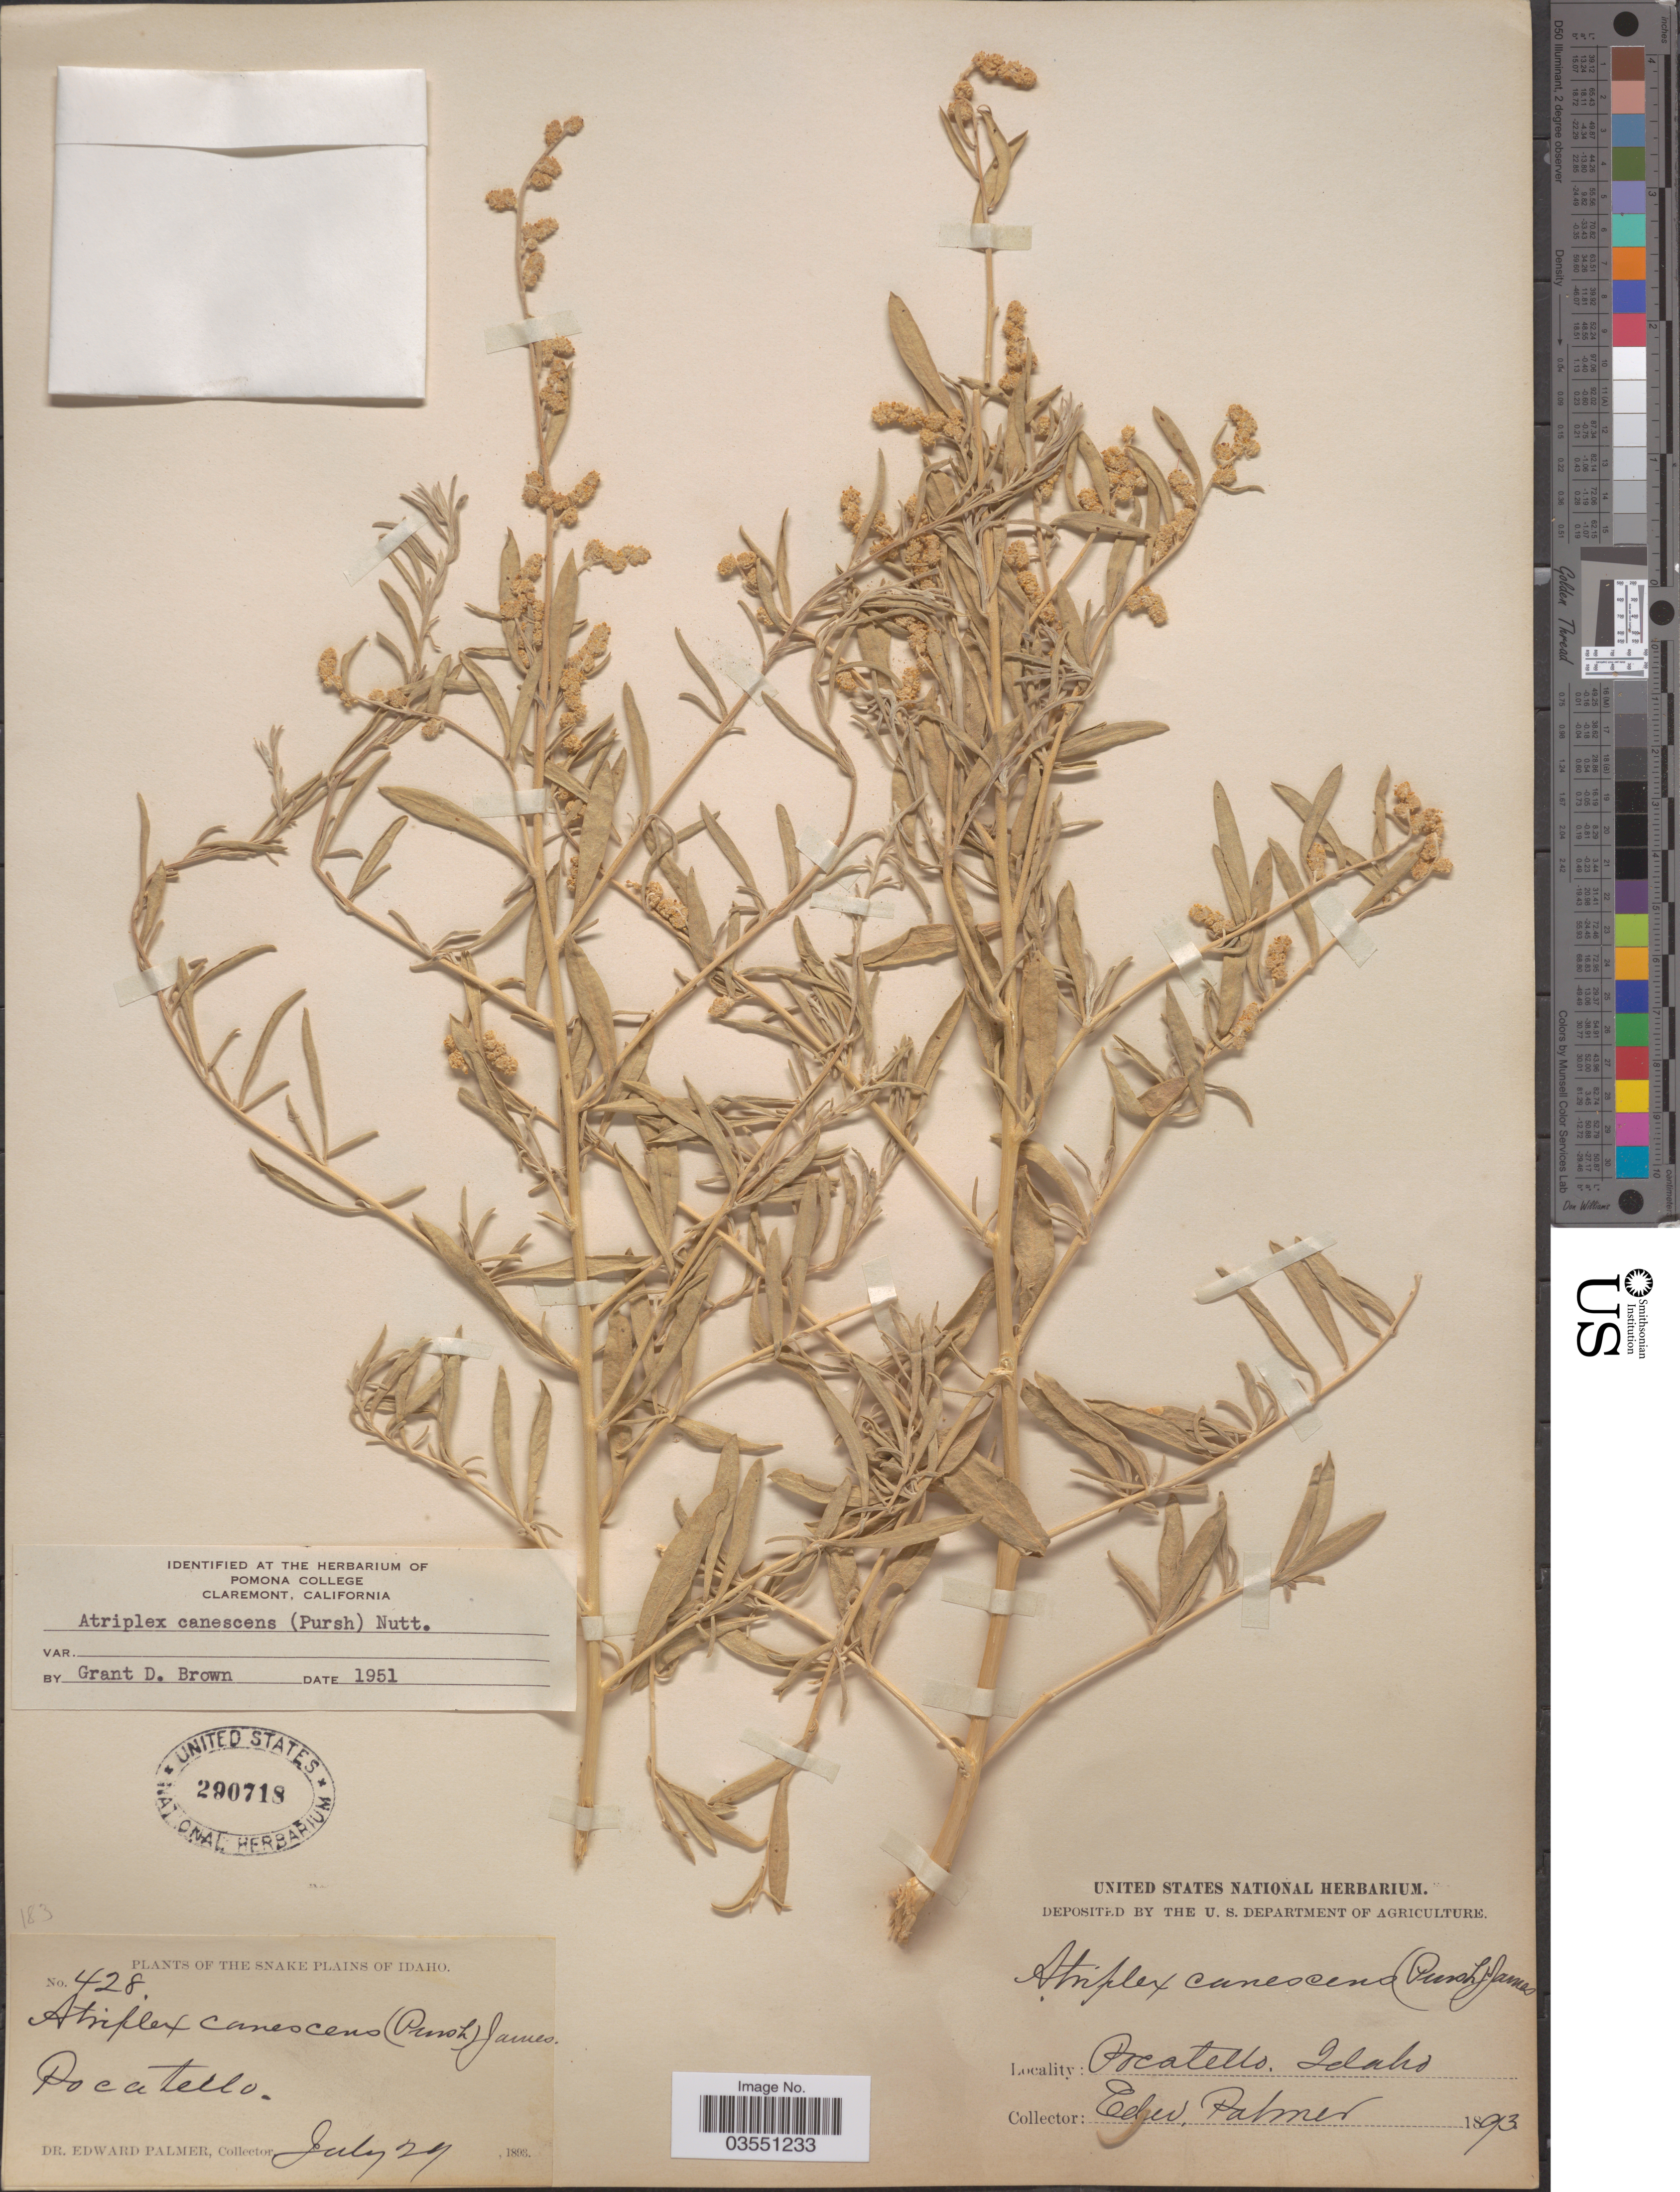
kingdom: Plantae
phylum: Tracheophyta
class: Magnoliopsida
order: Caryophyllales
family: Amaranthaceae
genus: Atriplex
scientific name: Atriplex canescens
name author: (Pursh) Nutt.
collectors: E. Palmer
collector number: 428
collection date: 1893-07-29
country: United States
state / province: Idaho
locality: Snake Plains. Pocatello.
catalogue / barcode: US 290718